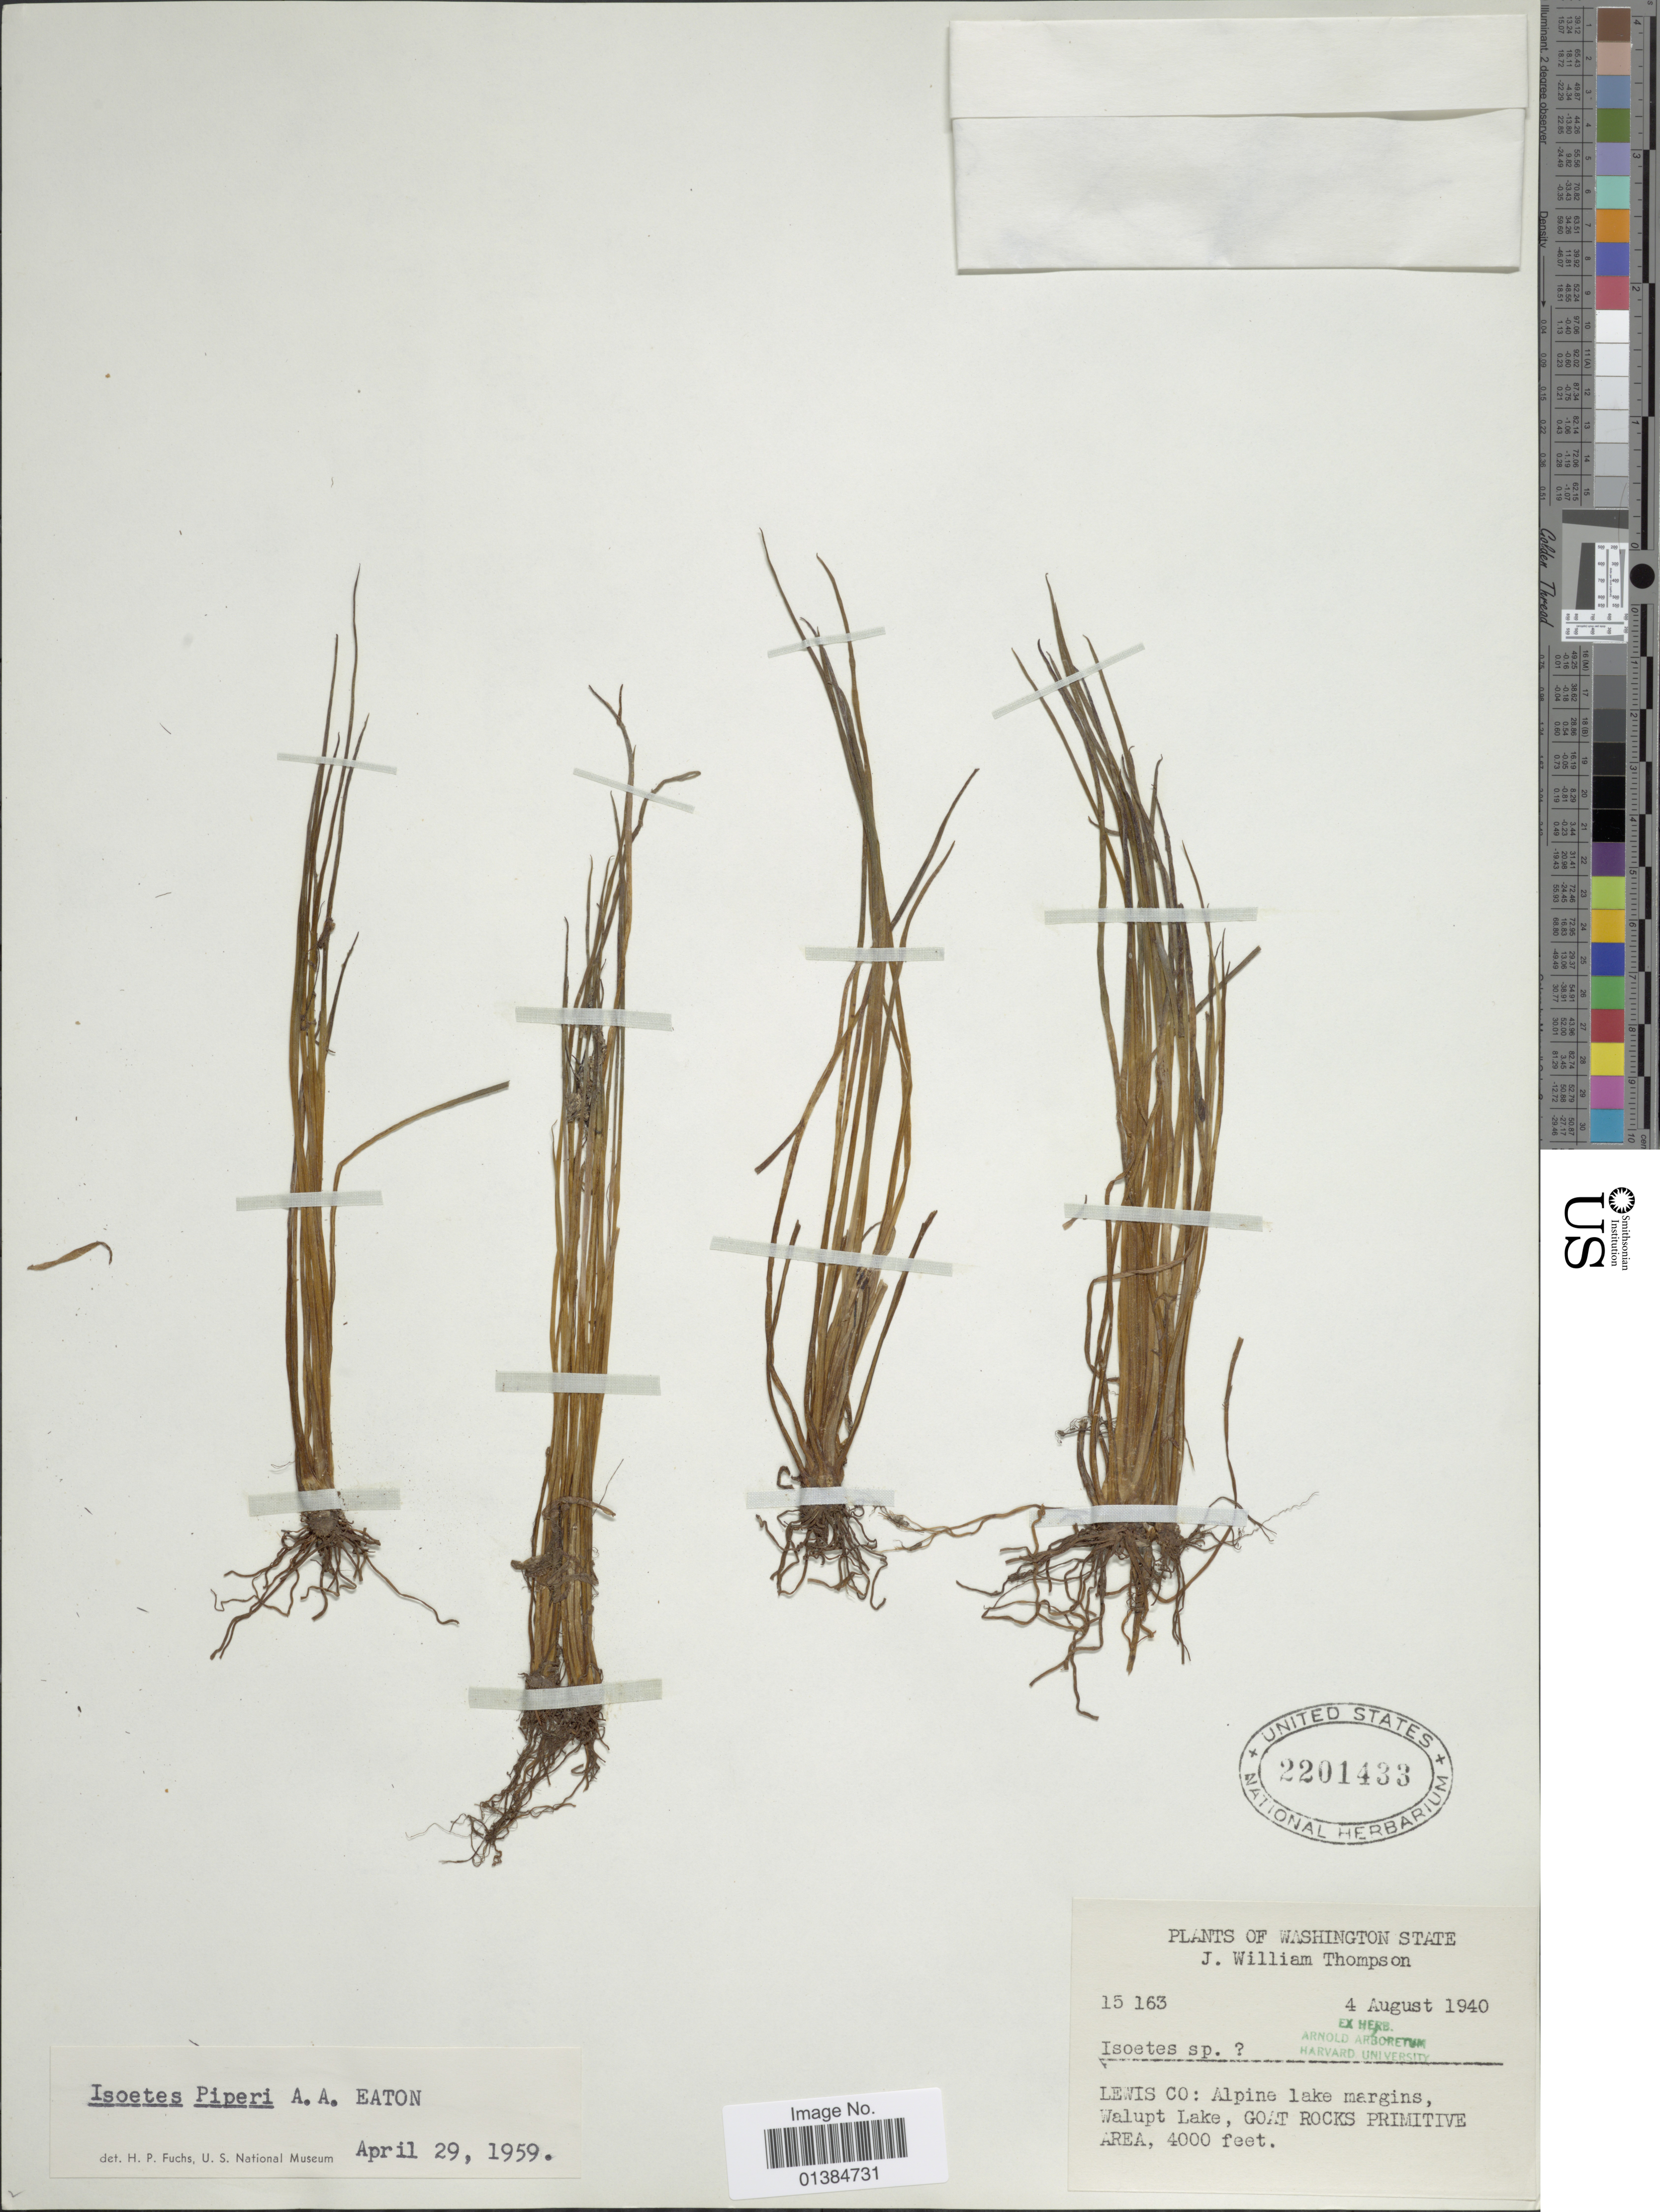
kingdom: Plantae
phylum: Tracheophyta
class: Lycopodiopsida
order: Isoetales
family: Isoetaceae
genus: Isoetes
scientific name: Isoetes piperi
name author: A.A. Eaton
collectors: J. W. Thompson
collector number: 15163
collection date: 1940-08-04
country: United States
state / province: Washington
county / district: Lewis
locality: Lewis Co: Alpine lake margins, Walupt Lake, Goat Rocks Primitive Area.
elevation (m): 1219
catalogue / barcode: US 2201433